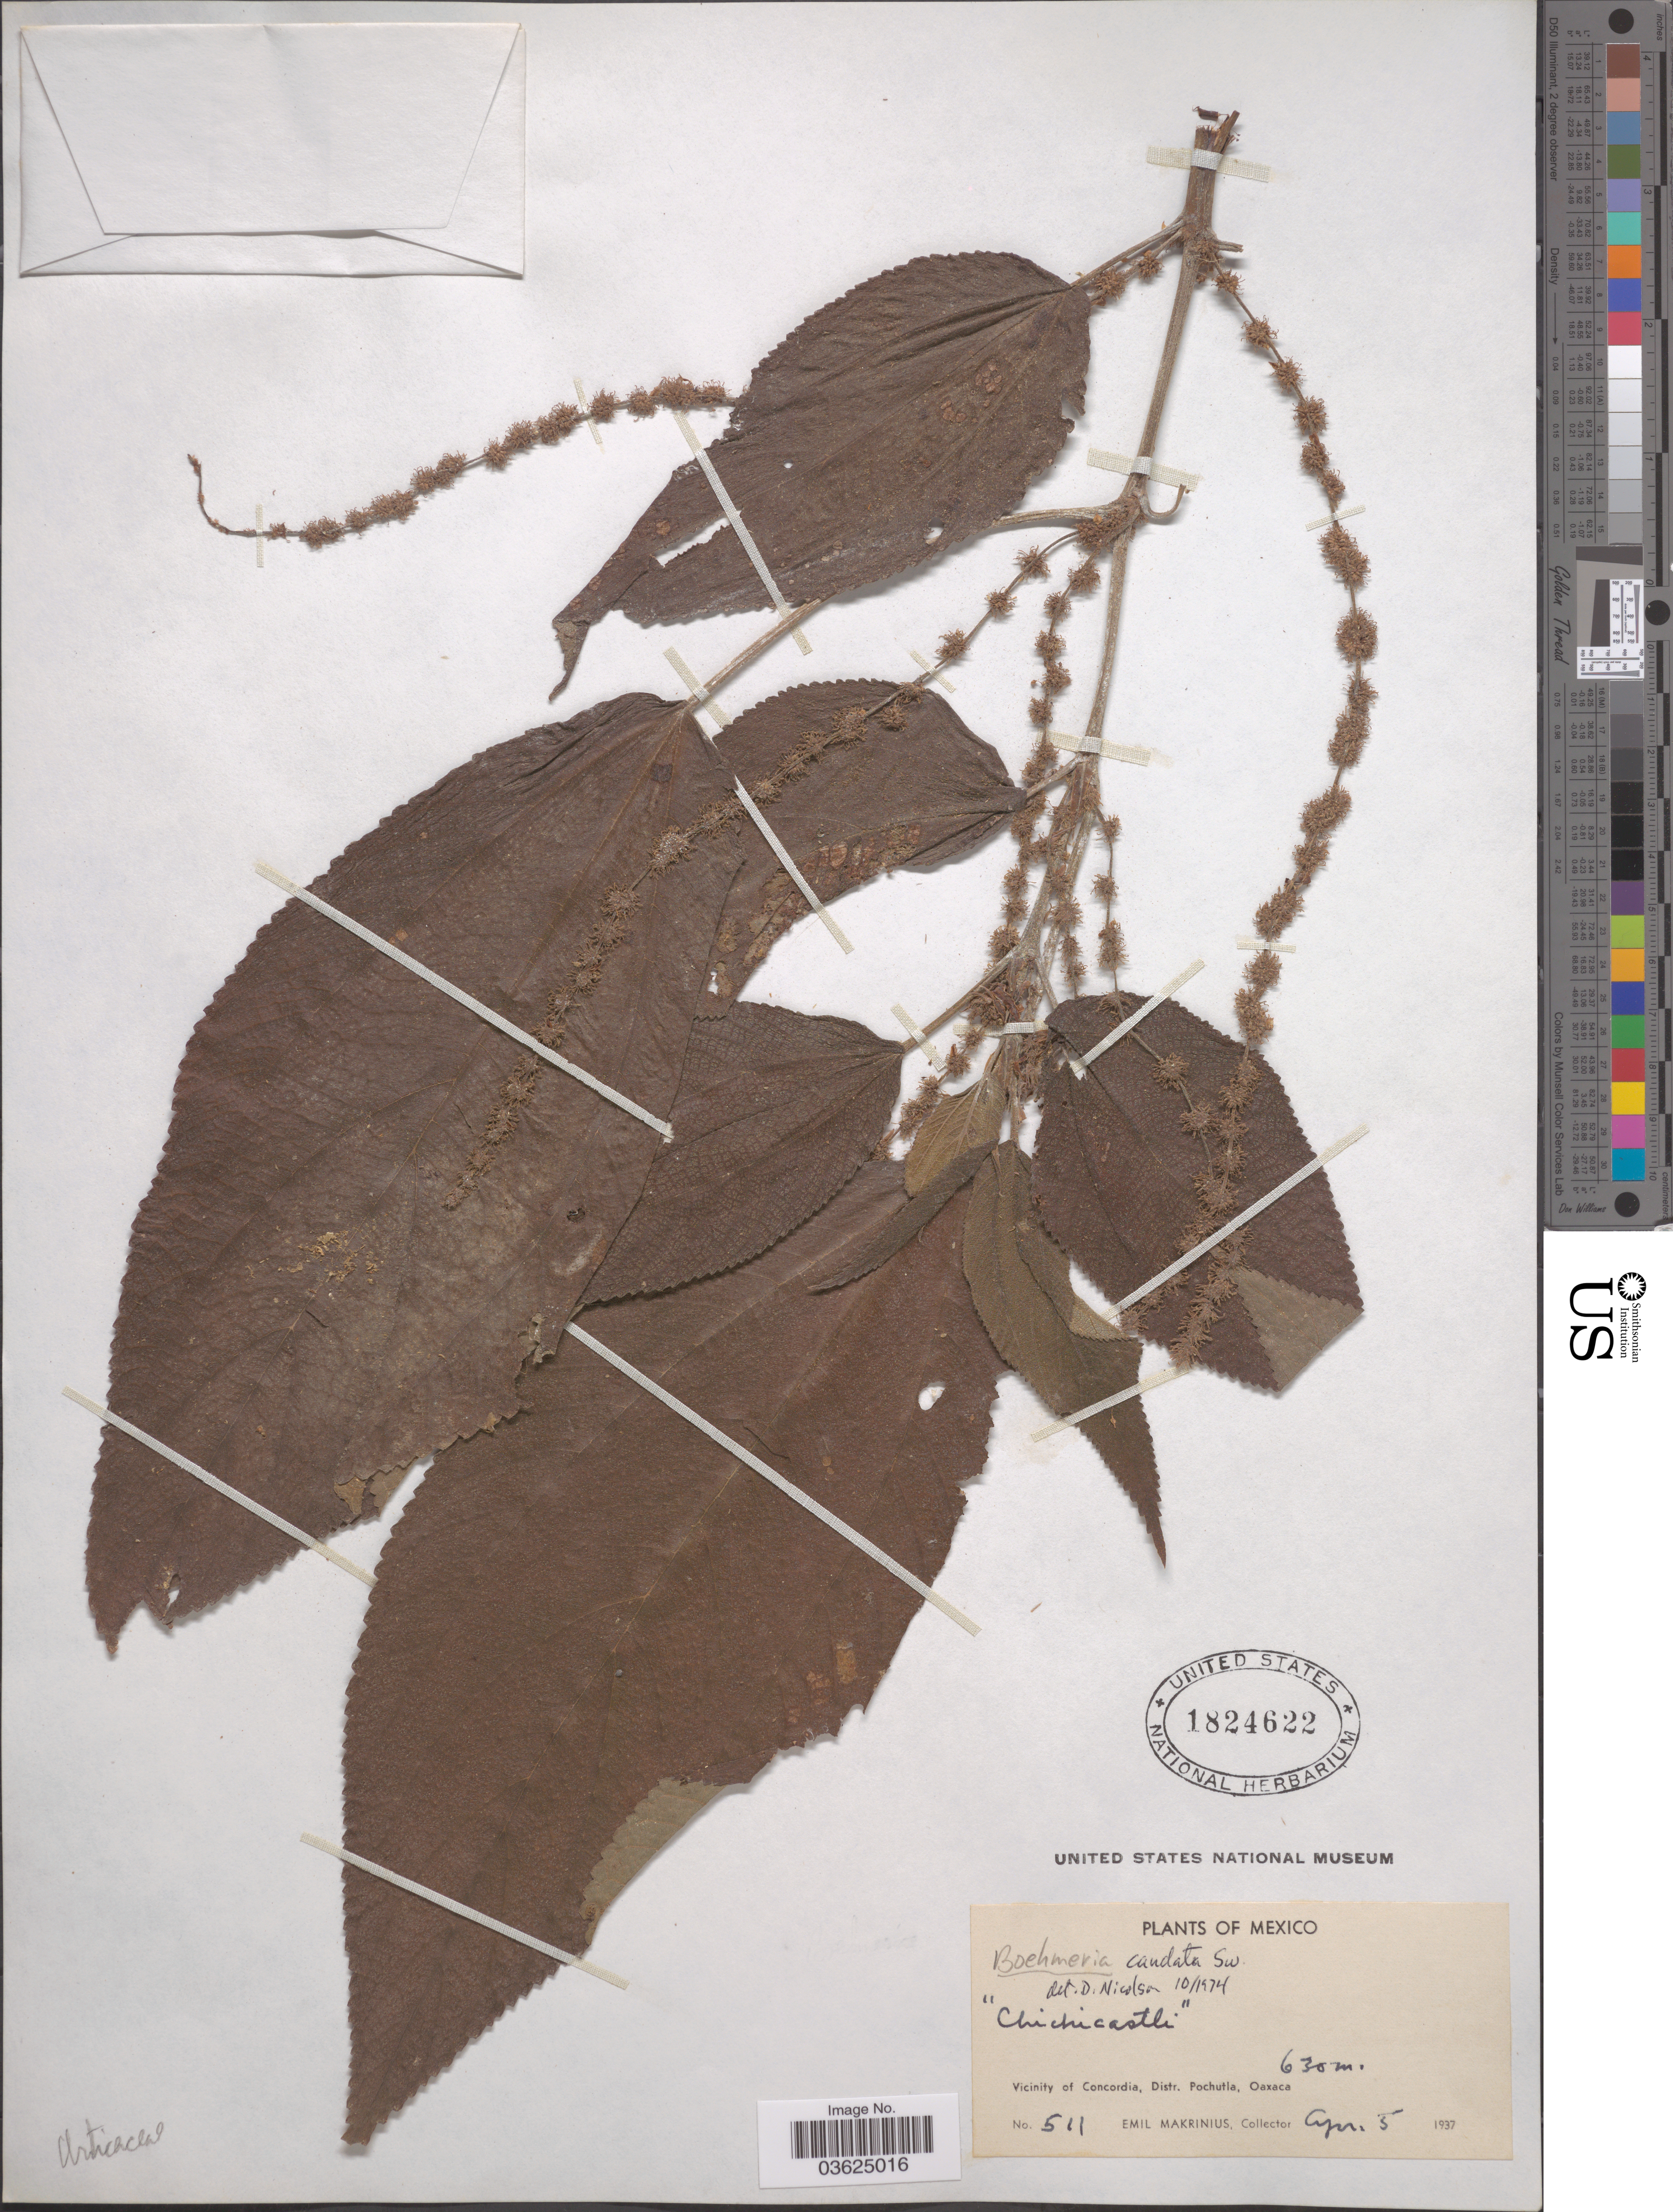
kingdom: Plantae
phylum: Tracheophyta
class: Magnoliopsida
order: Rosales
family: Urticaceae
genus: Boehmeria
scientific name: Boehmeria caudata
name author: Sw.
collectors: E. Makrinius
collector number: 511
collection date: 1937-04-05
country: Mexico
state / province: Oaxaca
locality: Vicinity of Concordia, Distr. Pochutla.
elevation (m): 630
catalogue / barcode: US 1824622